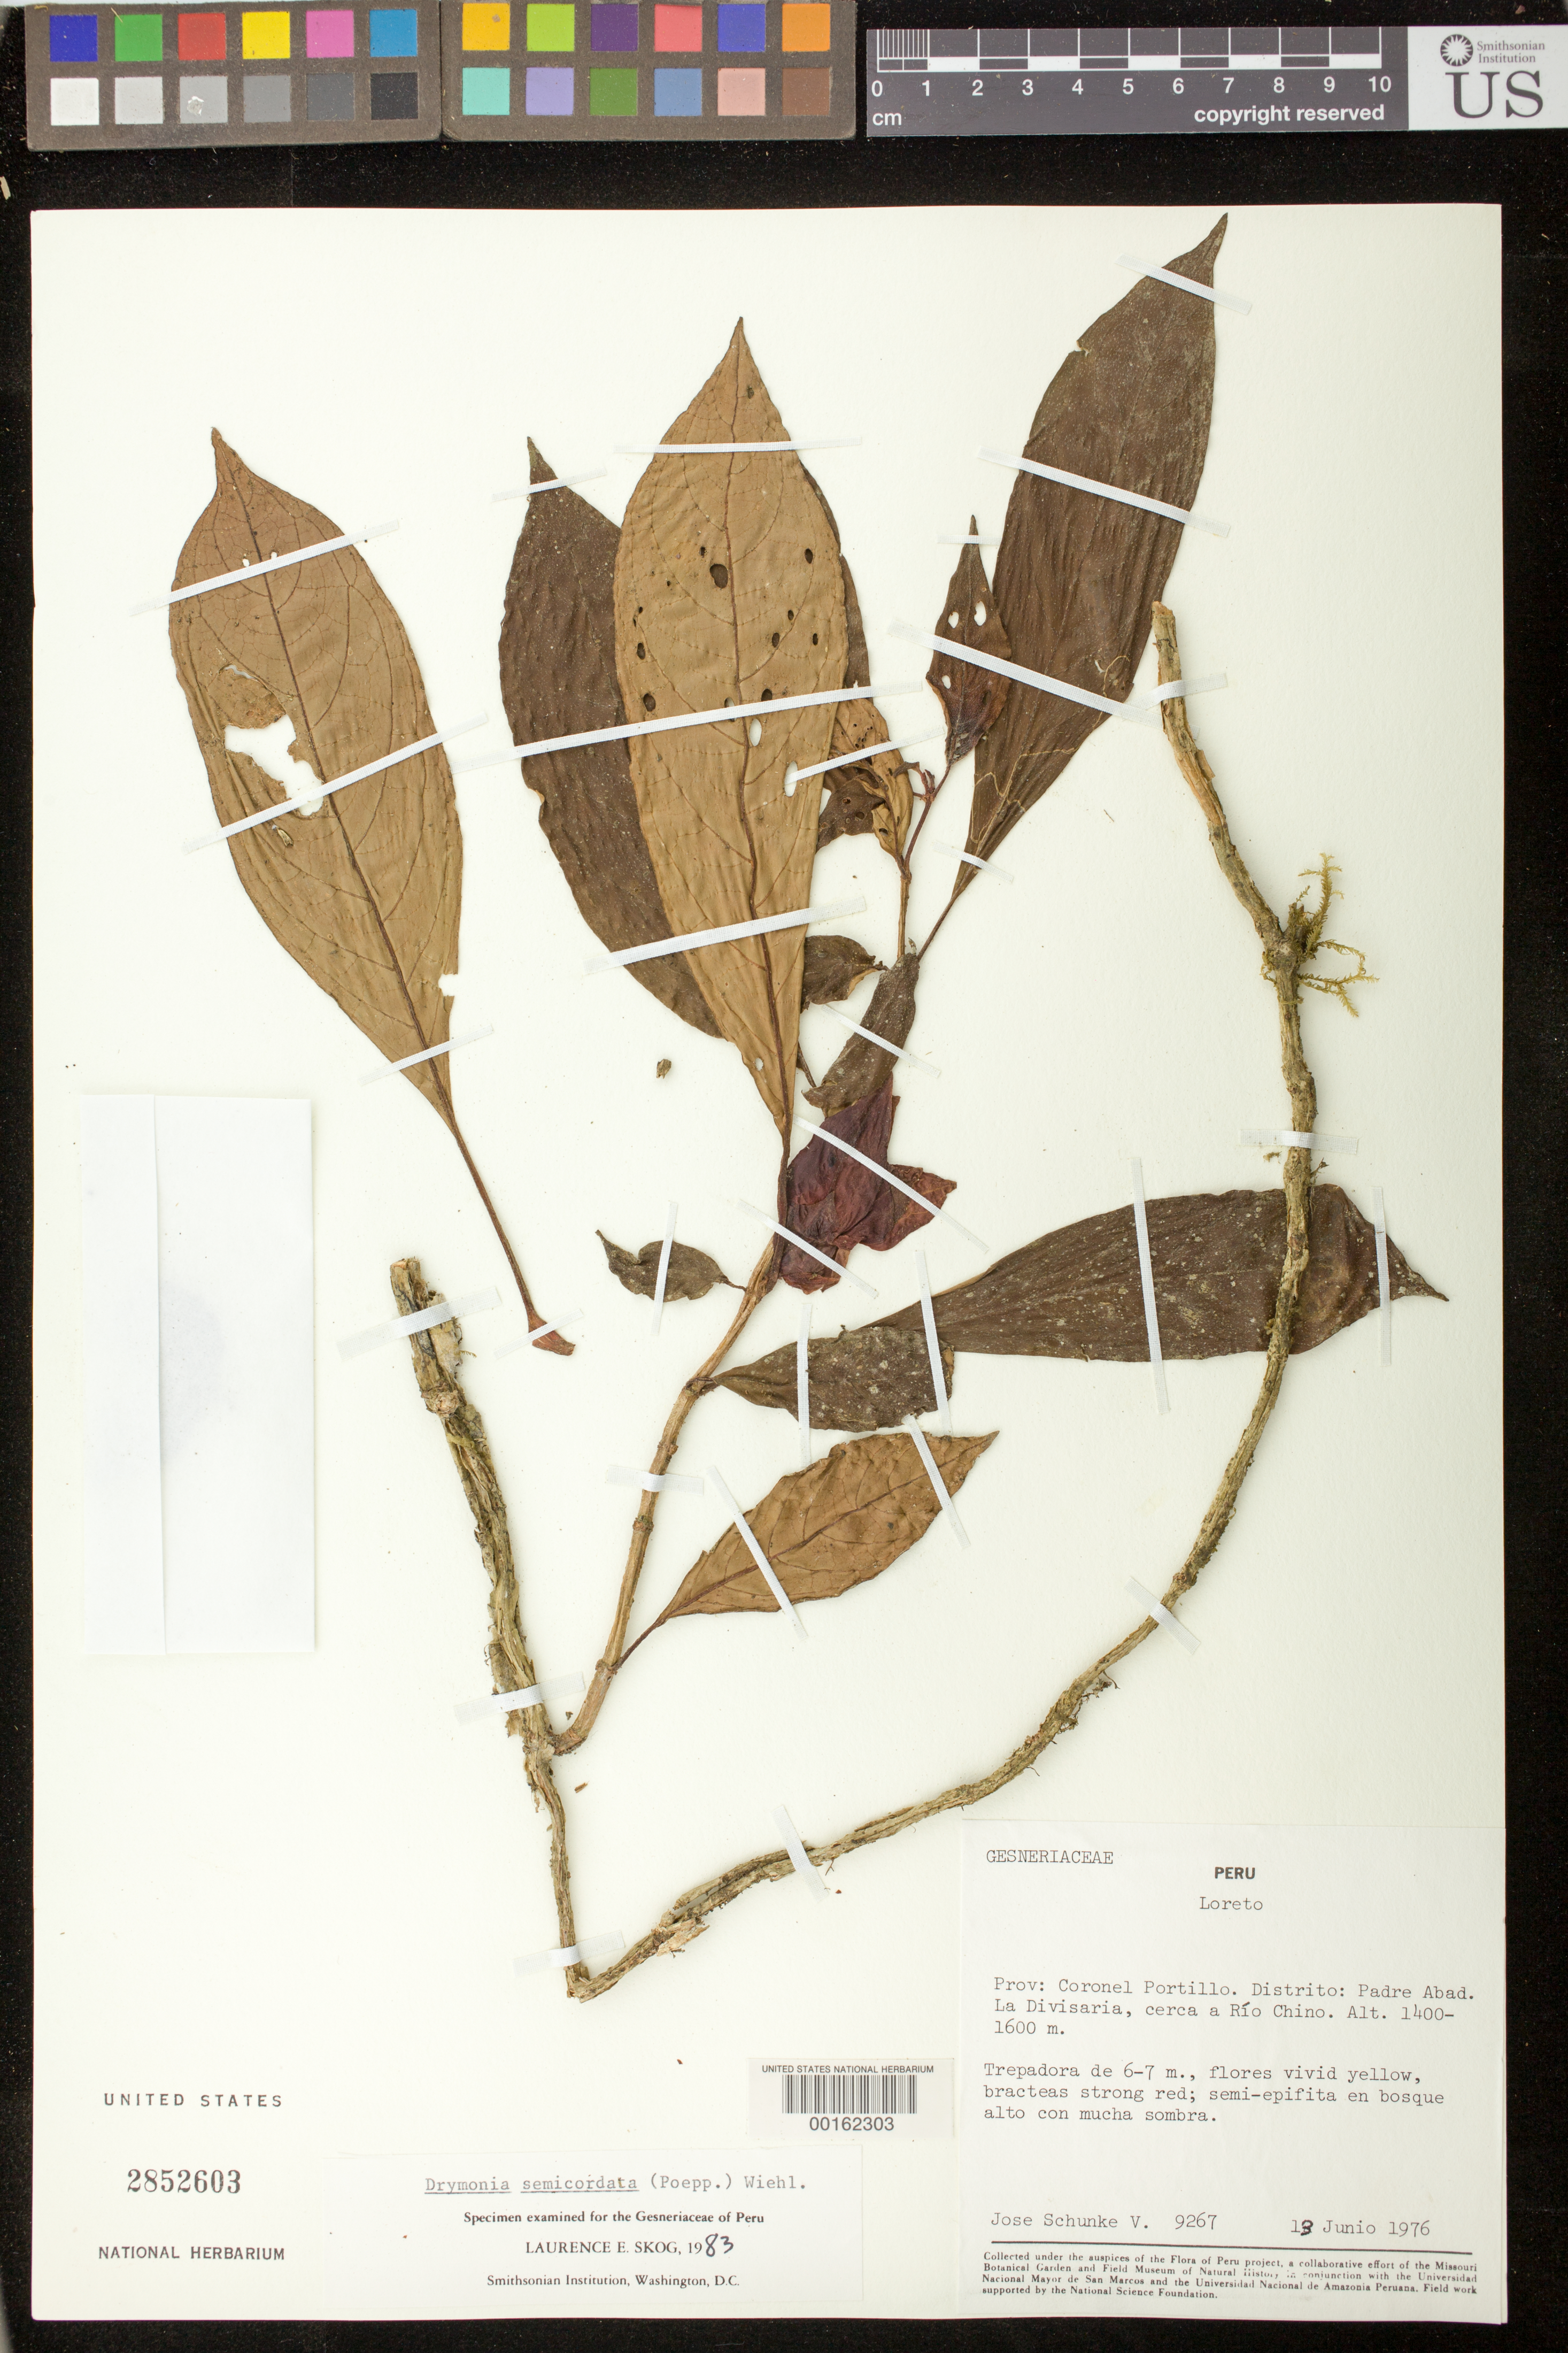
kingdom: Plantae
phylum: Tracheophyta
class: Magnoliopsida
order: Lamiales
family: Gesneriaceae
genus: Drymonia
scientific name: Drymonia semicordata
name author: (Poepp.) Wiehler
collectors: J. Schunke Vigo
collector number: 9267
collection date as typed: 13 Jun 1976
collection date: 1976-06-13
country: Peru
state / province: Ucayali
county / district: Coronel Portillo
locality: ("Loreto") Prov. Coronel Portillo, Dtto. Padre Abad, La Divisaria, near Rio Chino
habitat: Semi-epiphyte in tall forest with lots of shade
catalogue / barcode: US 2852603